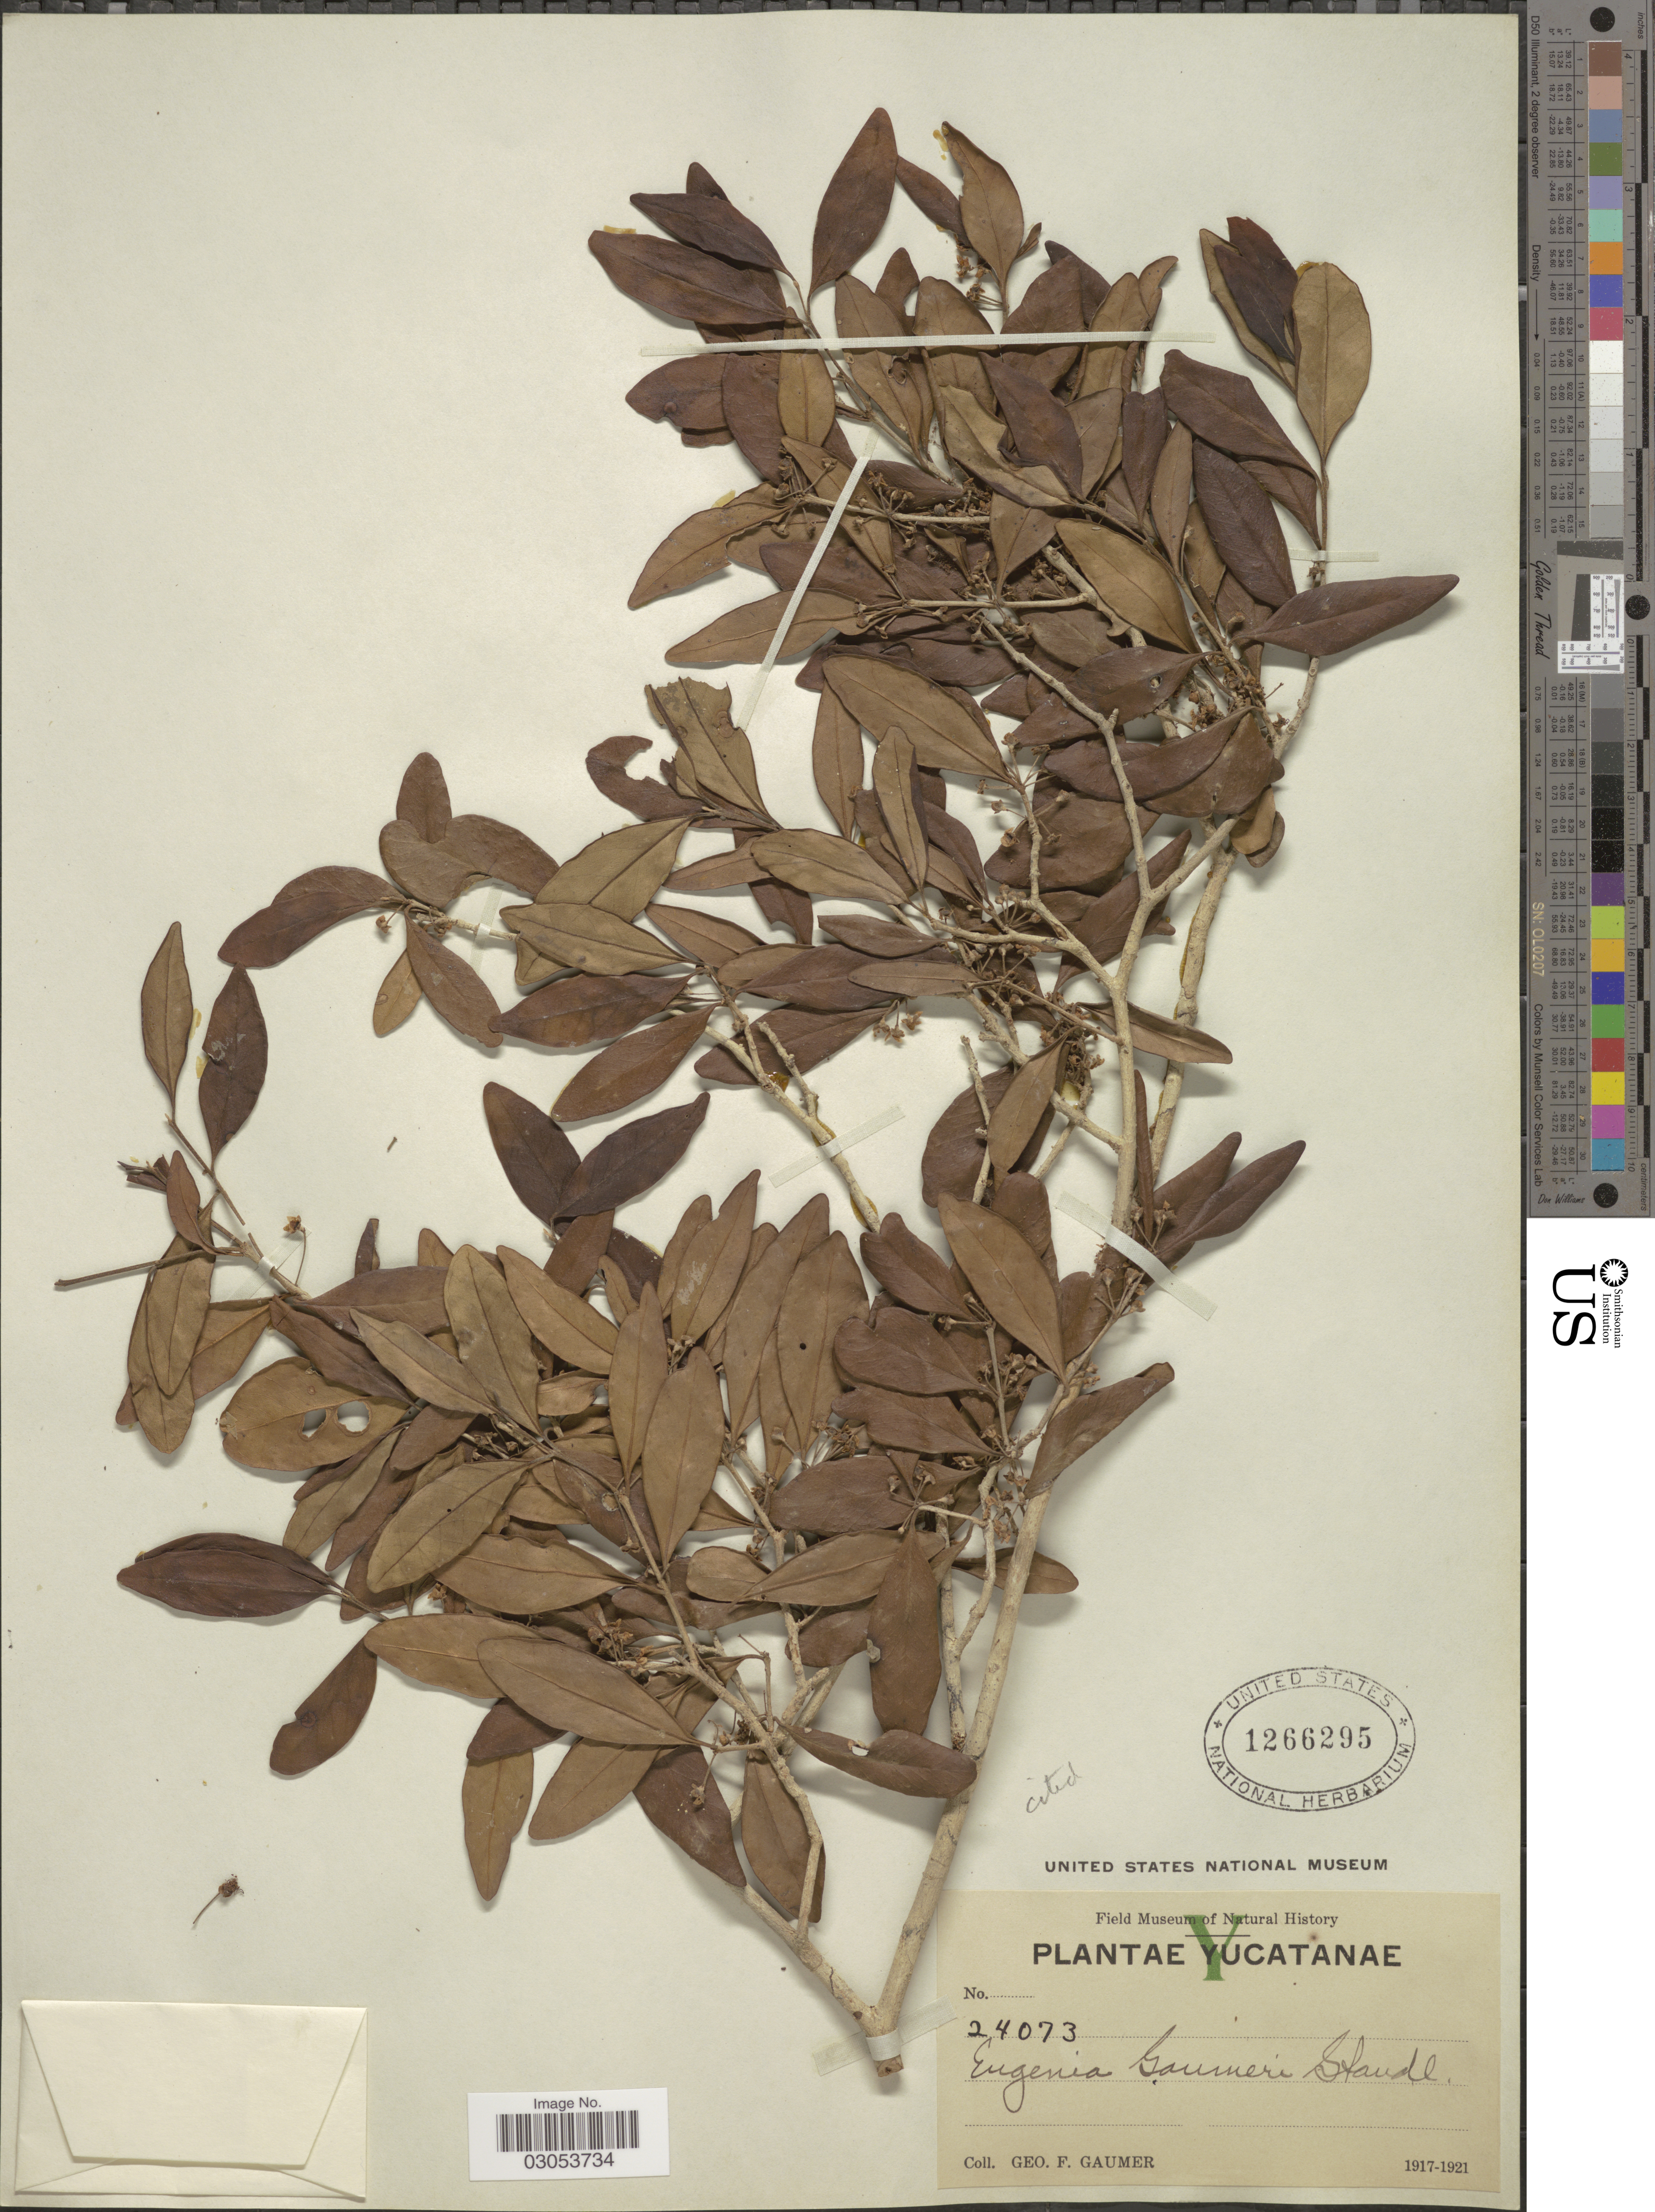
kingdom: Plantae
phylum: Tracheophyta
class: Magnoliopsida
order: Myrtales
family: Myrtaceae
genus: Eugenia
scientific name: Eugenia gaumeri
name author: Standl.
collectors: G. F. Gaumer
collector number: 24073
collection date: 1917/1921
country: Mexico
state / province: Yucatán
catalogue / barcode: US 1266295